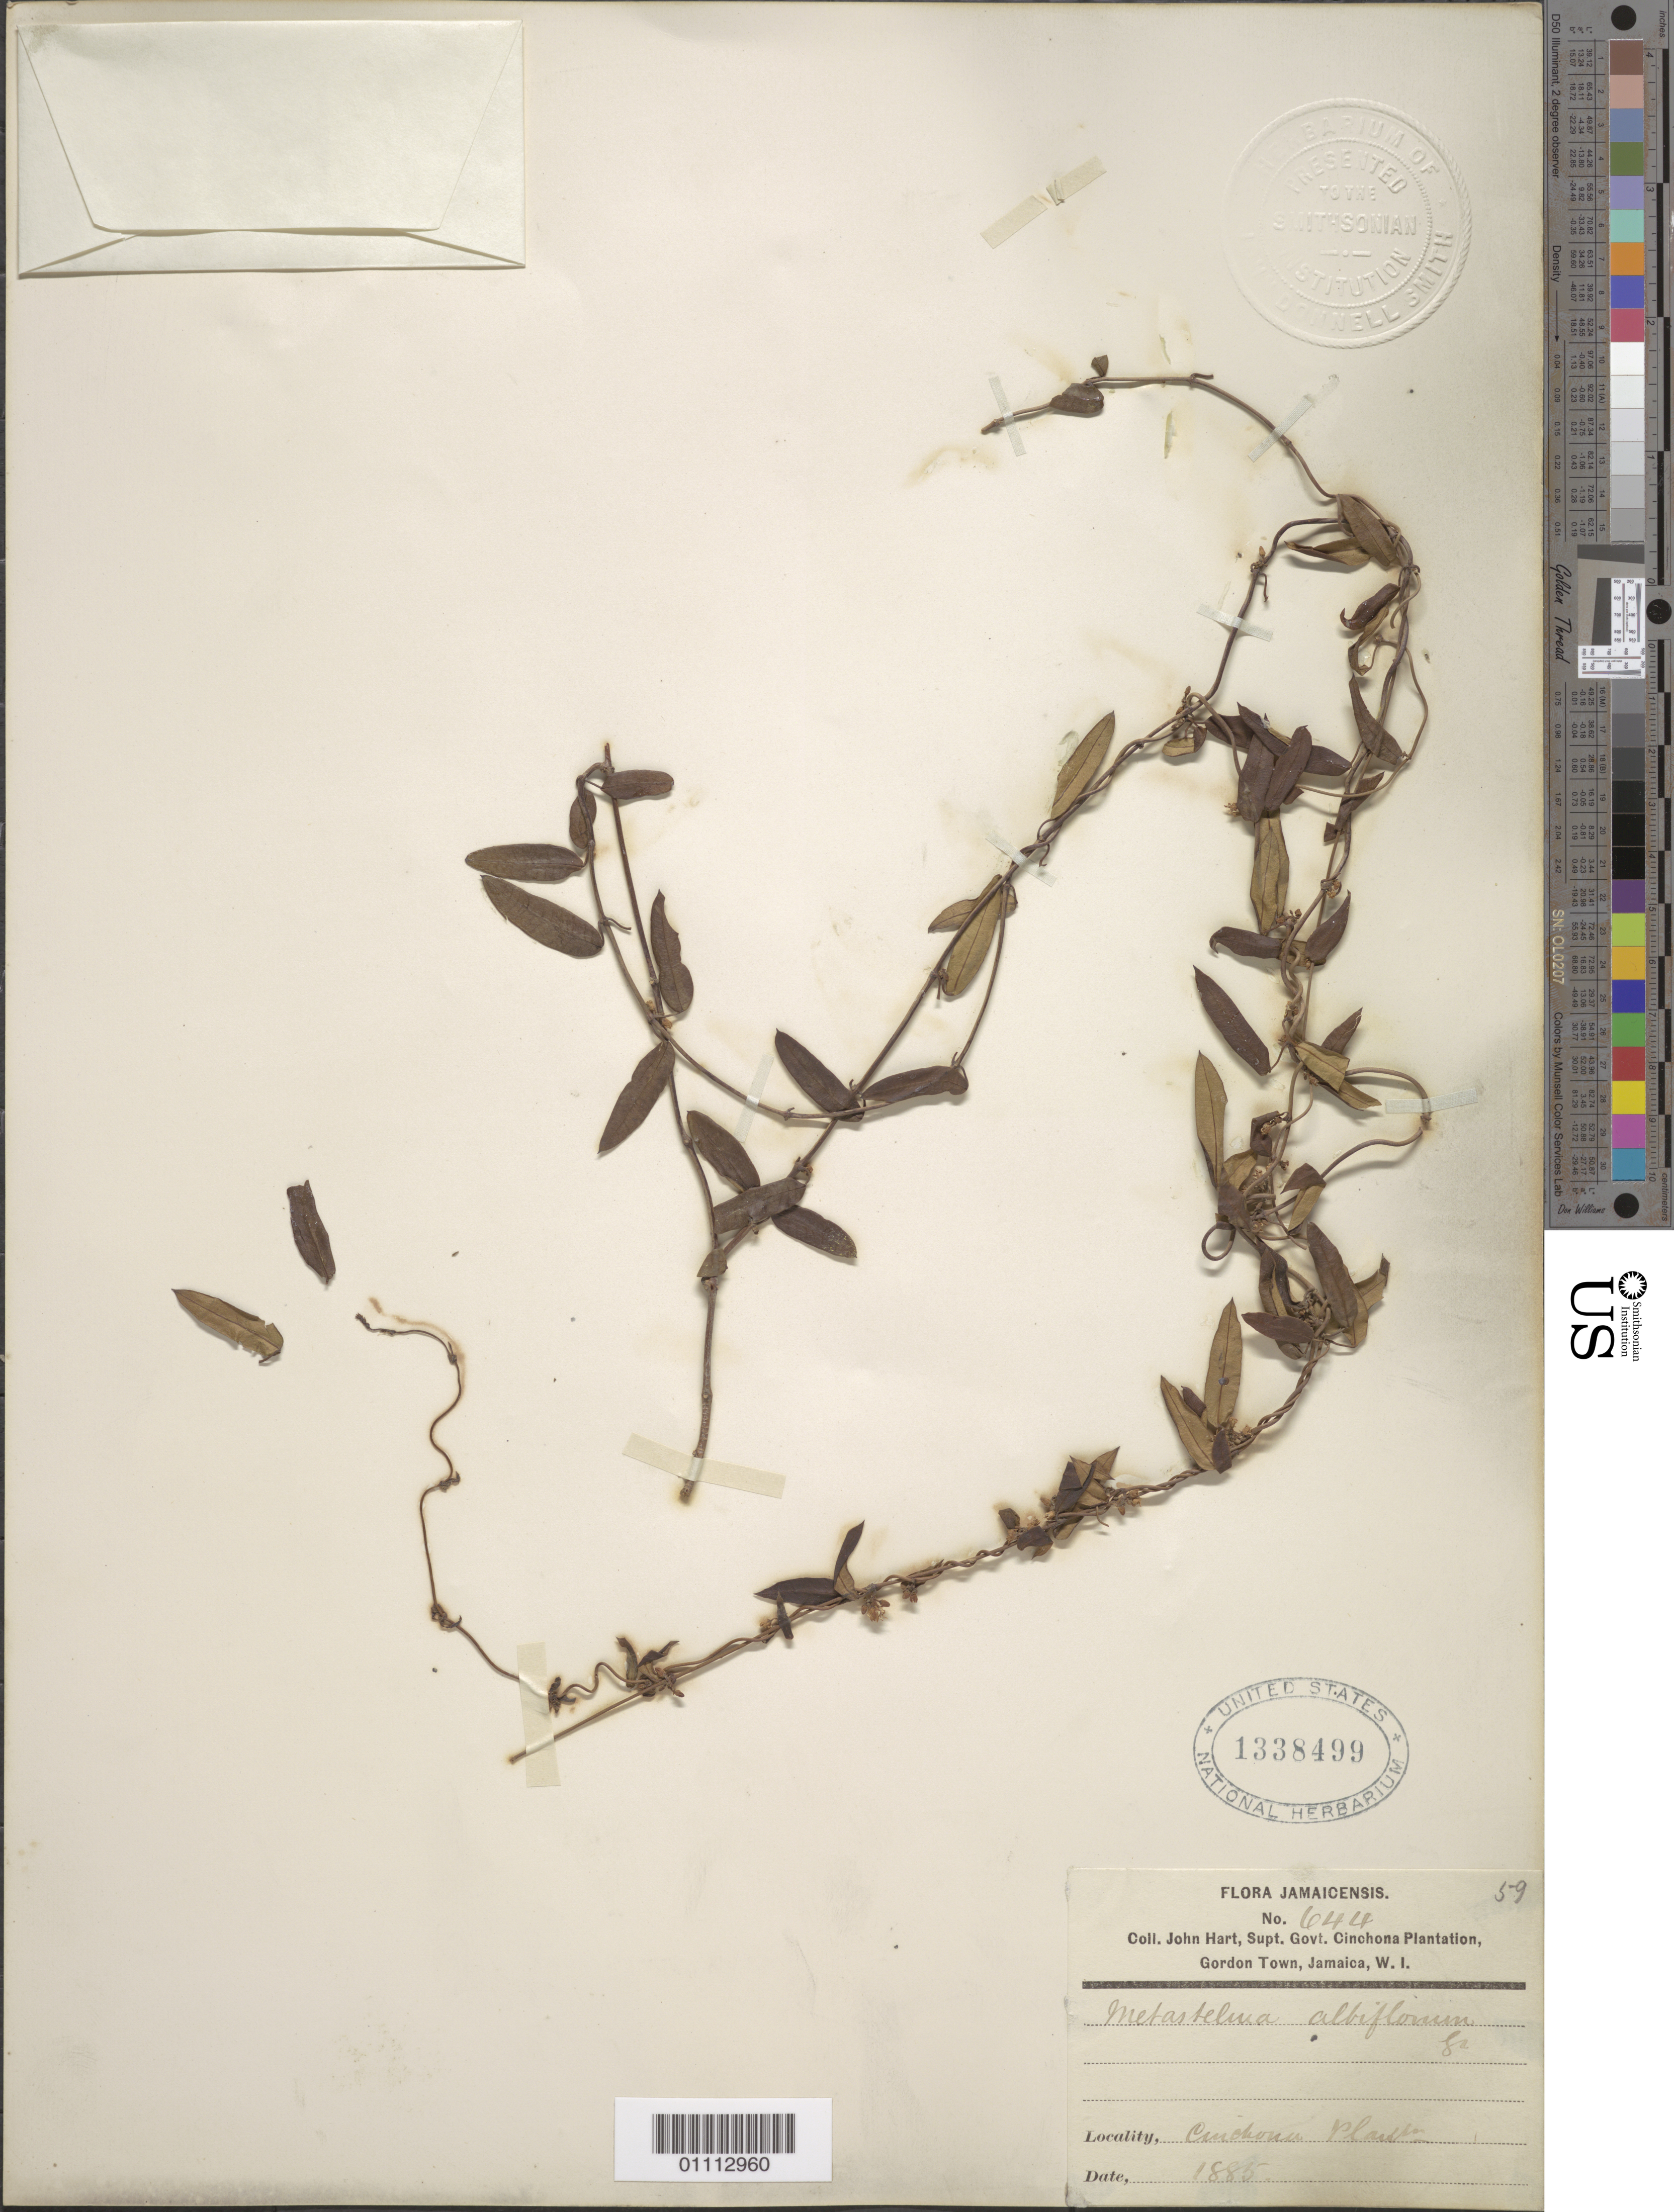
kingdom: Plantae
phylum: Tracheophyta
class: Magnoliopsida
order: Gentianales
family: Apocynaceae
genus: Cynanchum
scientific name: Cynanchum albiflorum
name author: (Griseb.) Stearn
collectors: J. Hart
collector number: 644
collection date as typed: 1885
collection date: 1885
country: Jamaica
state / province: Saint Andrew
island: Jamaica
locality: Cinchona Plantation, Gordon Town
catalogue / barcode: US 1338499